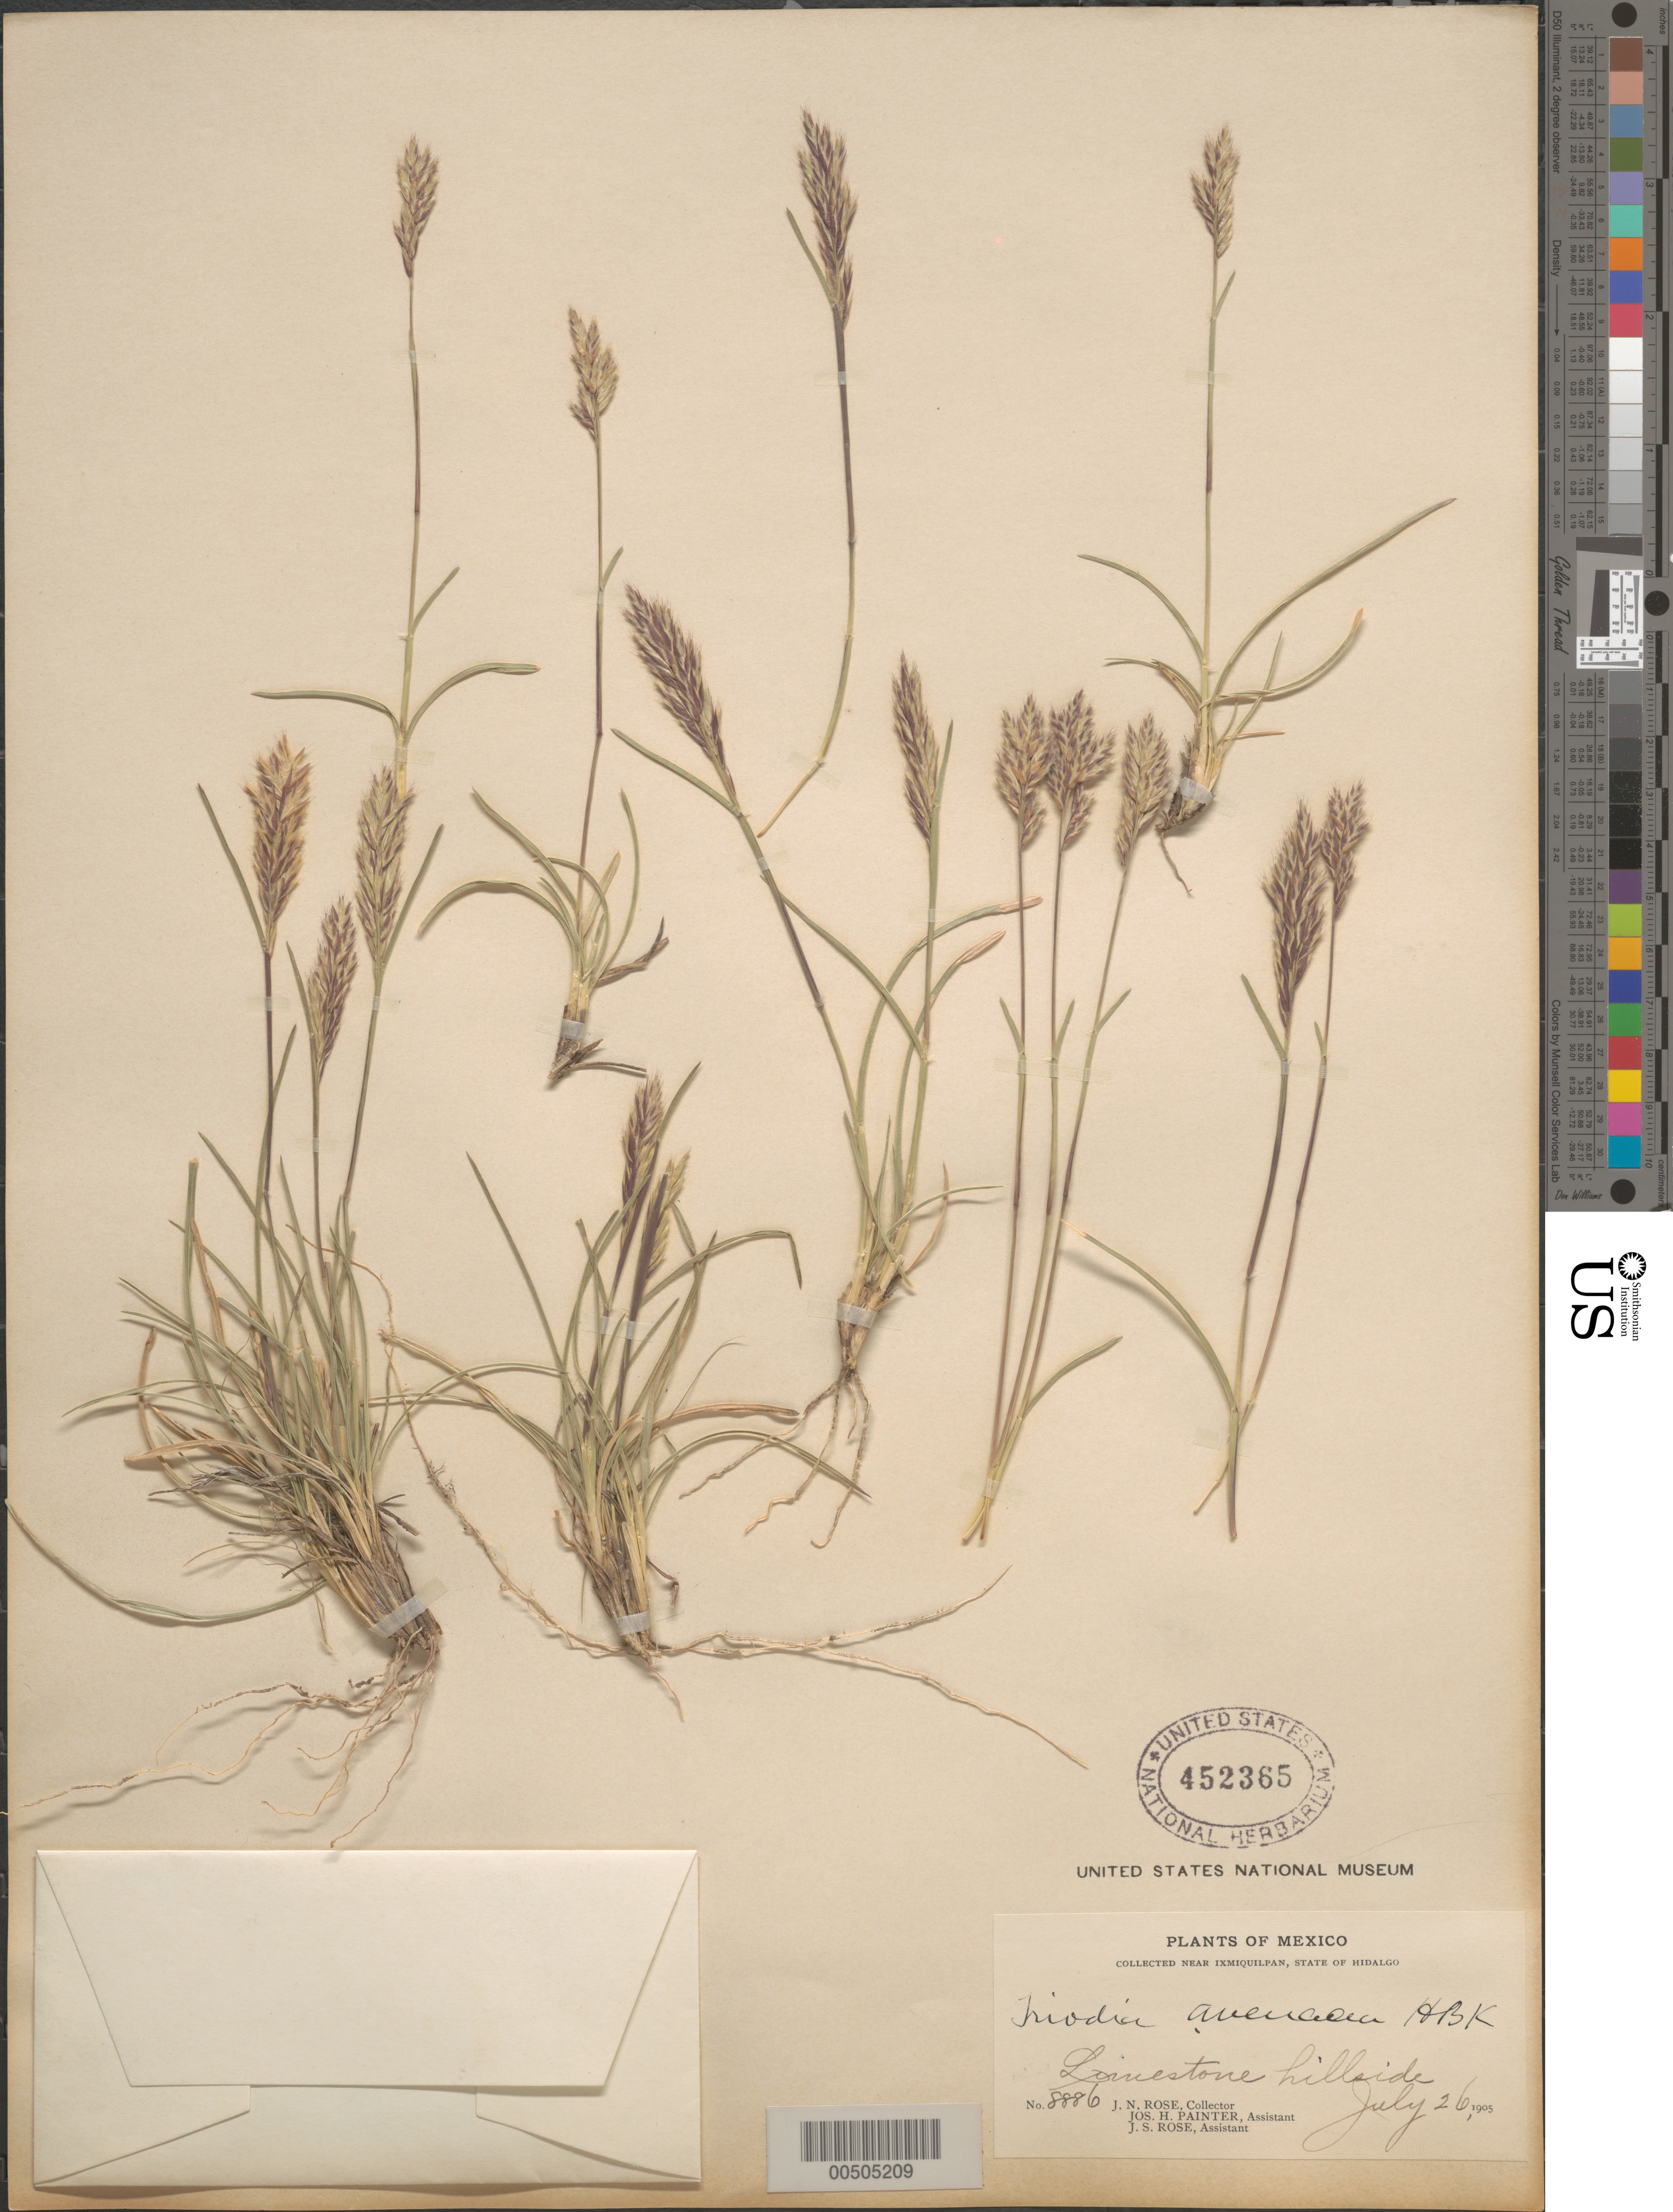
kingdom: Plantae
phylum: Tracheophyta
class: Liliopsida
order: Poales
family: Poaceae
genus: Erioneuron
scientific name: Erioneuron avenaceum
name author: (Kunth) Tateoka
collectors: J. N. Rose, J. H. Painter & J. S. Rose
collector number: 8886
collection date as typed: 26 Jul 1905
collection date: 1905-07-26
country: Mexico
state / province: Hidalgo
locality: Near Ixmiquilpan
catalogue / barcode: US 452365